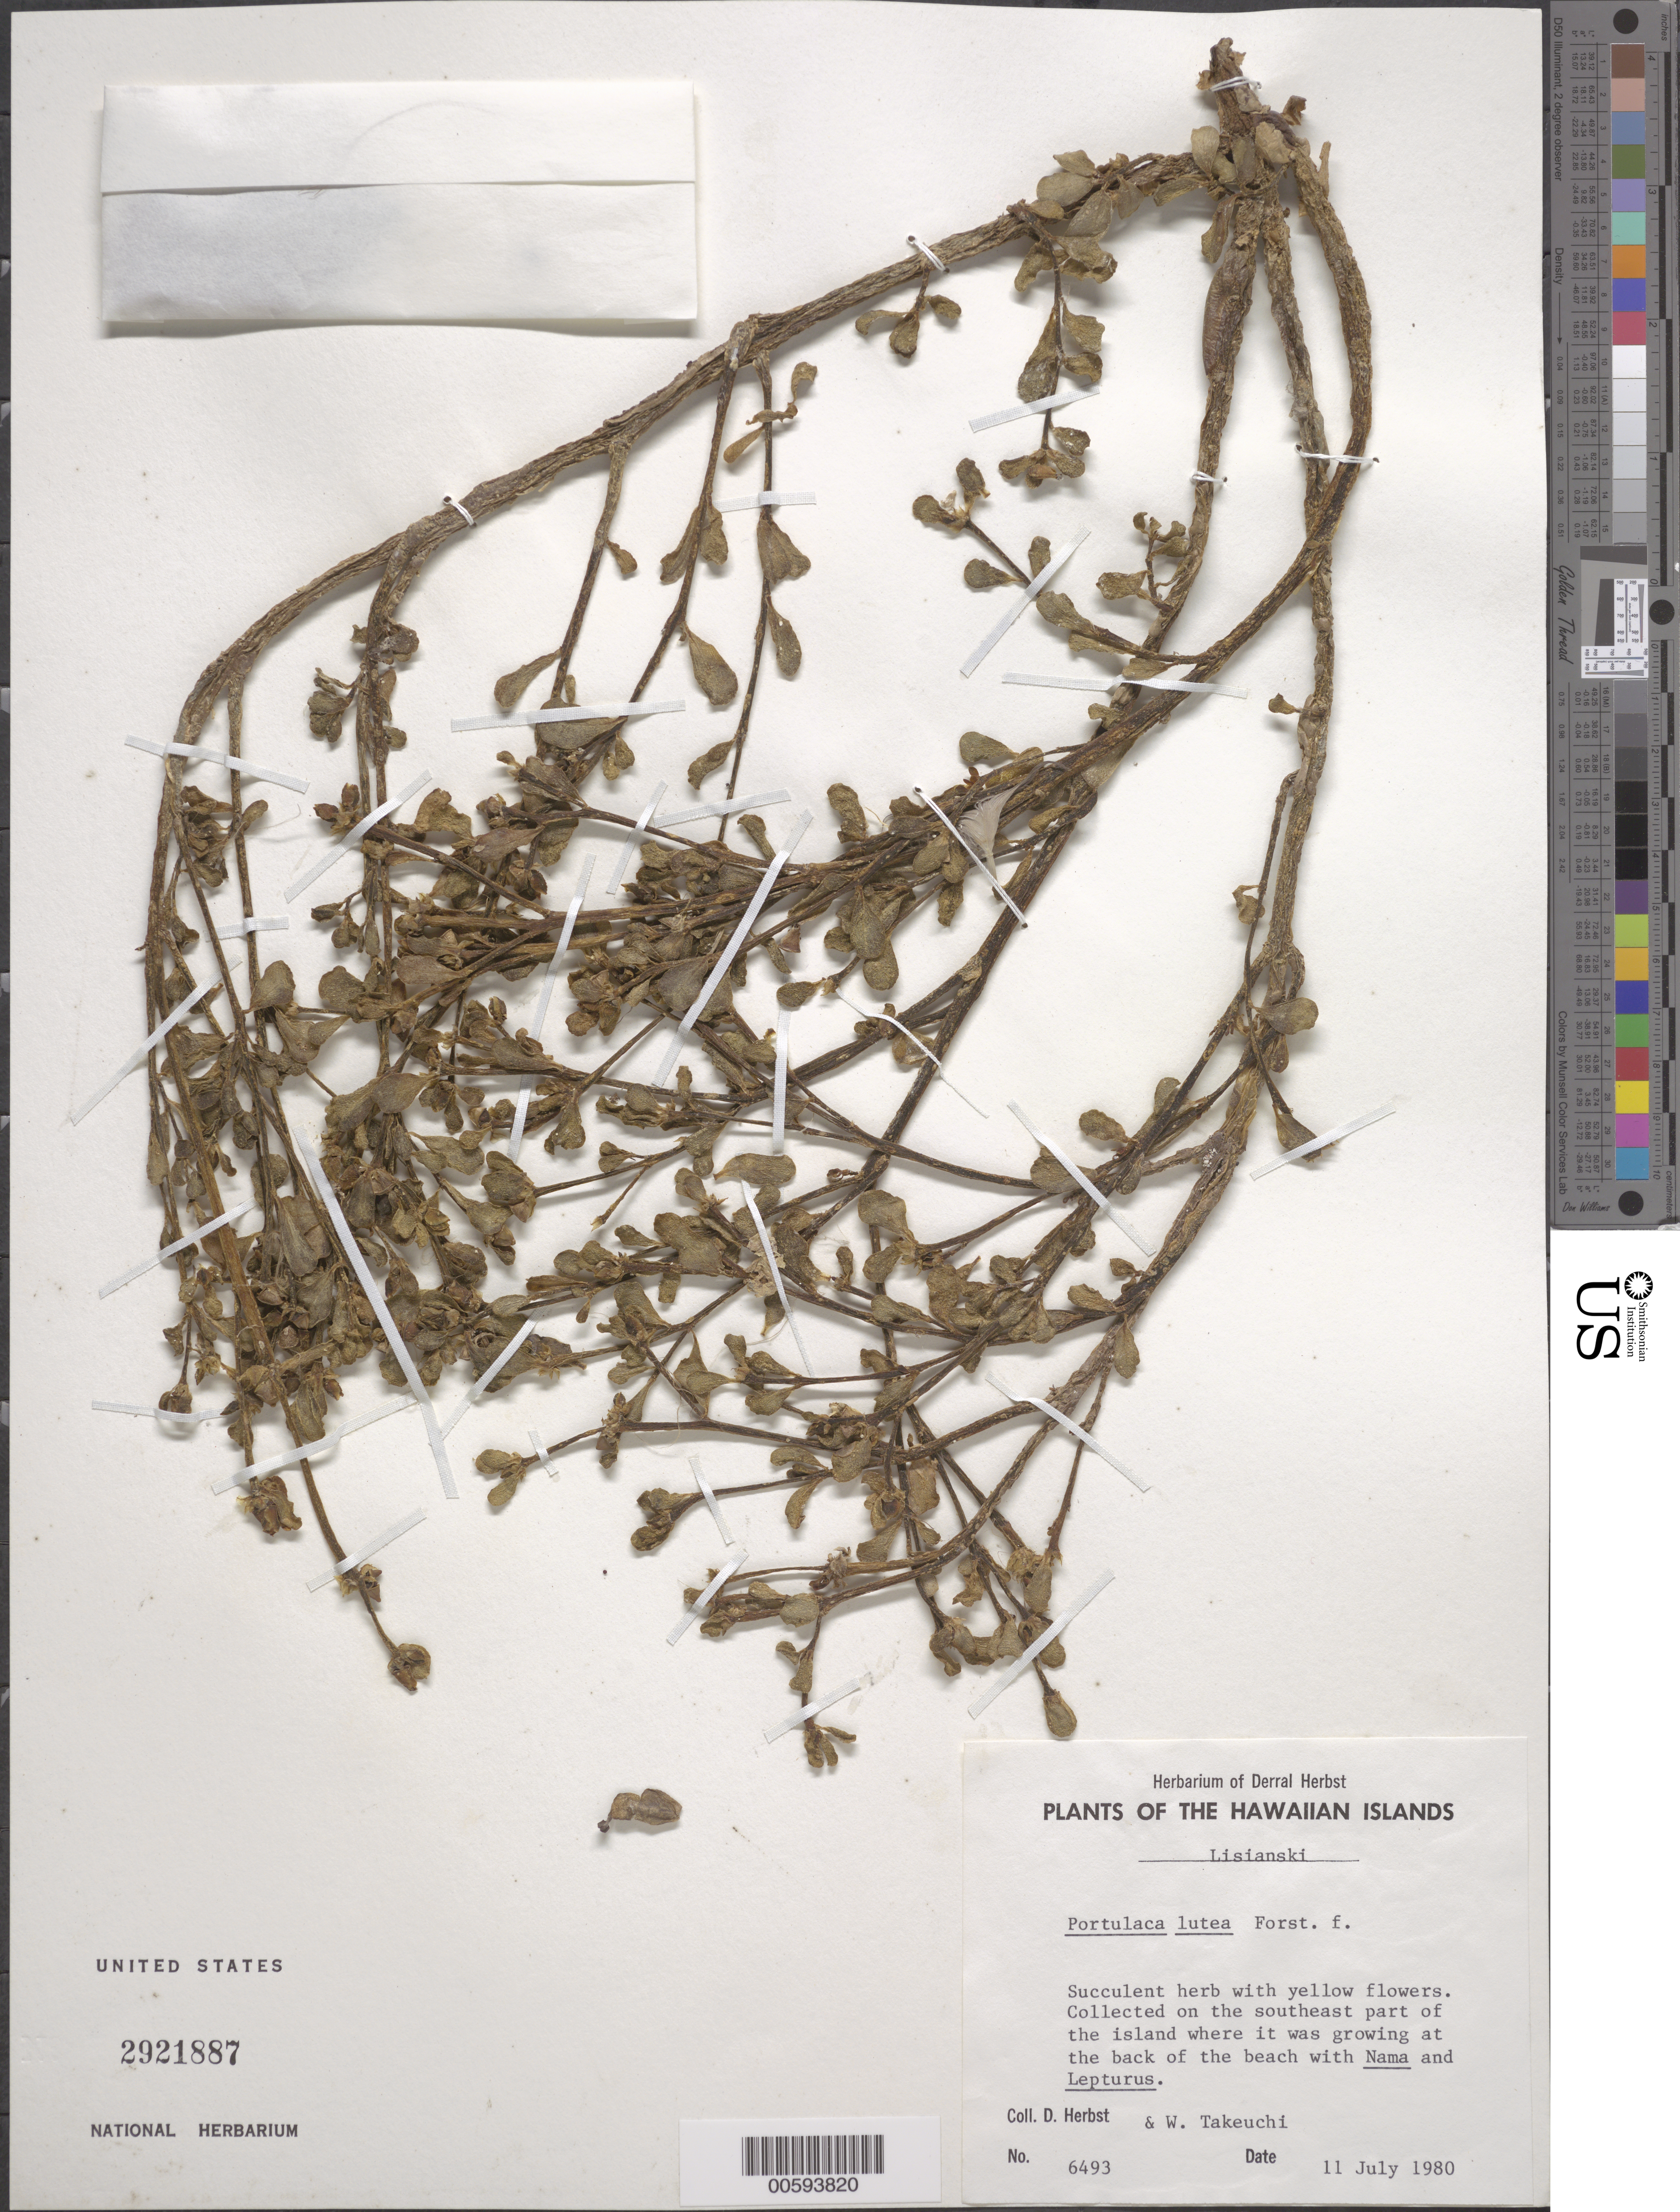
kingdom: Plantae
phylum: Tracheophyta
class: Magnoliopsida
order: Caryophyllales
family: Portulacaceae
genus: Portulaca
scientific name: Portulaca lutea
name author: Sol. ex G. Forst.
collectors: D. Herbst & W. Takeuchi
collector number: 6493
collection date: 1980-07-11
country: United States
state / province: Hawaii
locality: The Hawaiian Islands. Lisianski. On the southeast part of the island.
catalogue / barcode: US 2921887